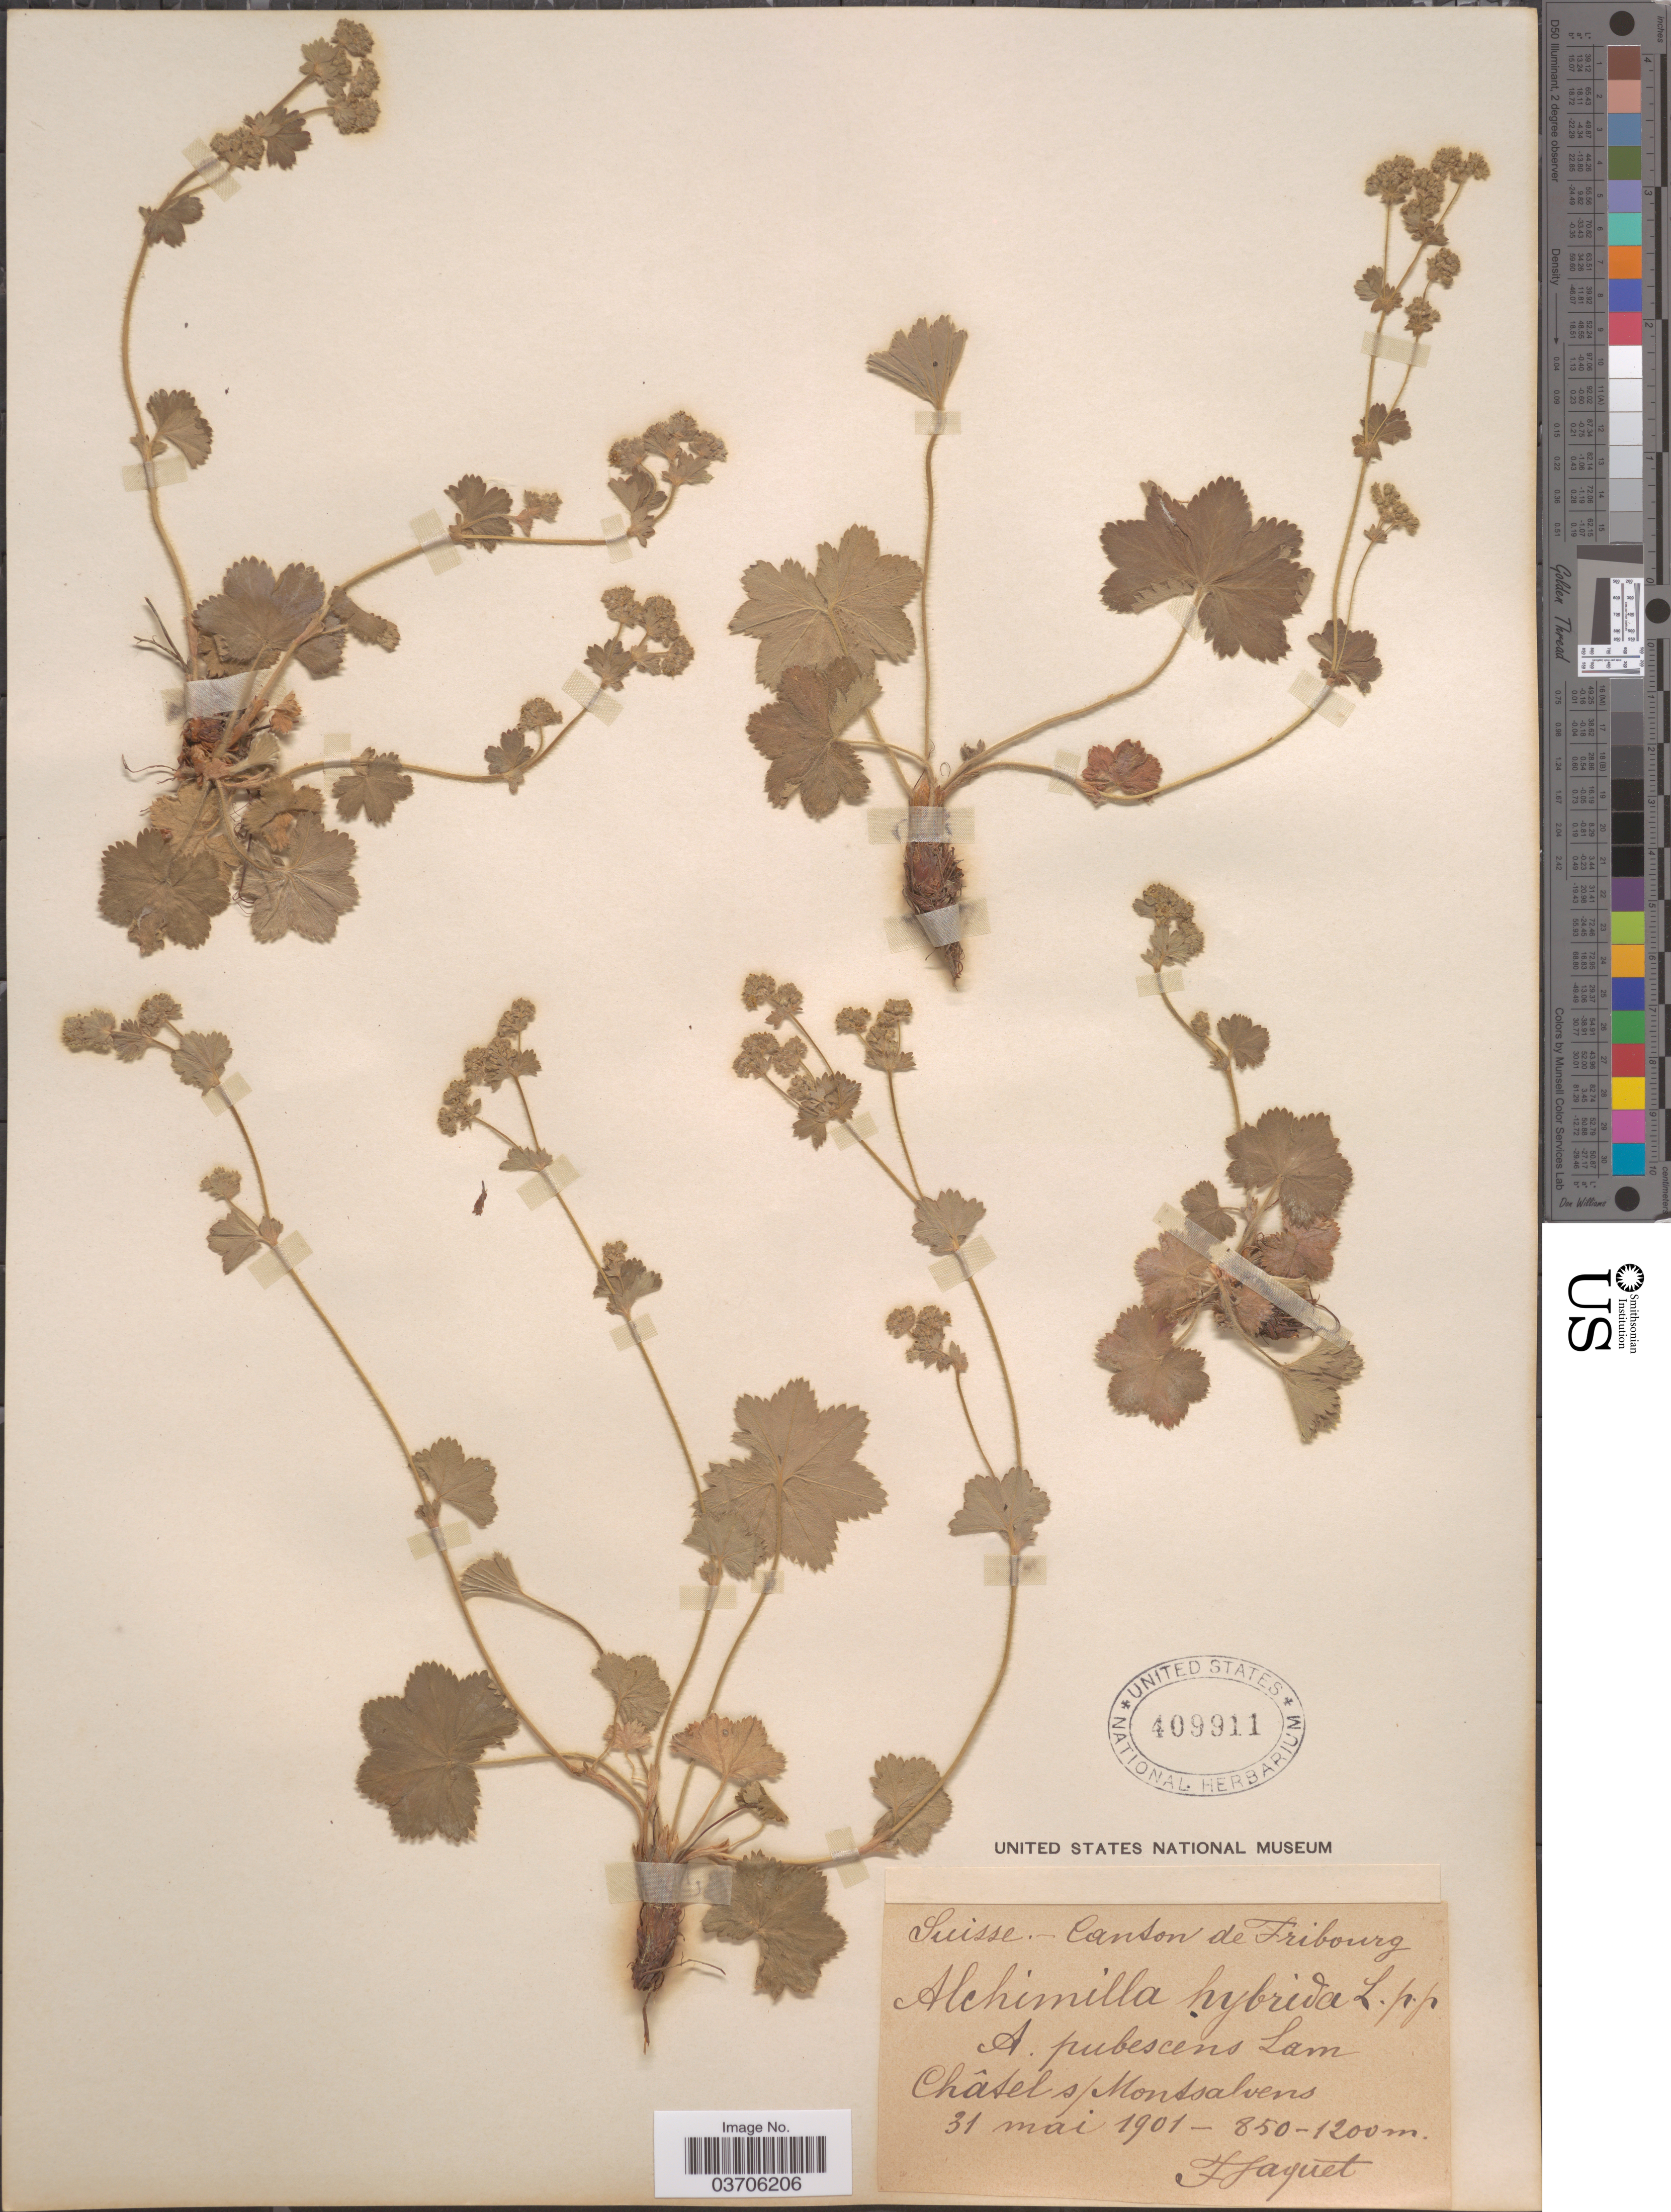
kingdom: Plantae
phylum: Tracheophyta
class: Magnoliopsida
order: Rosales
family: Rosaceae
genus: Alchemilla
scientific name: Alchemilla hybrida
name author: (L.) L.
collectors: F. Jaquet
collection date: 1901-05-31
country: Switzerland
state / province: Fribourg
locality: Suisse - Canton de Fribourg. Châtel s/ Montsalvens.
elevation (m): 850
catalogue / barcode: US 409911